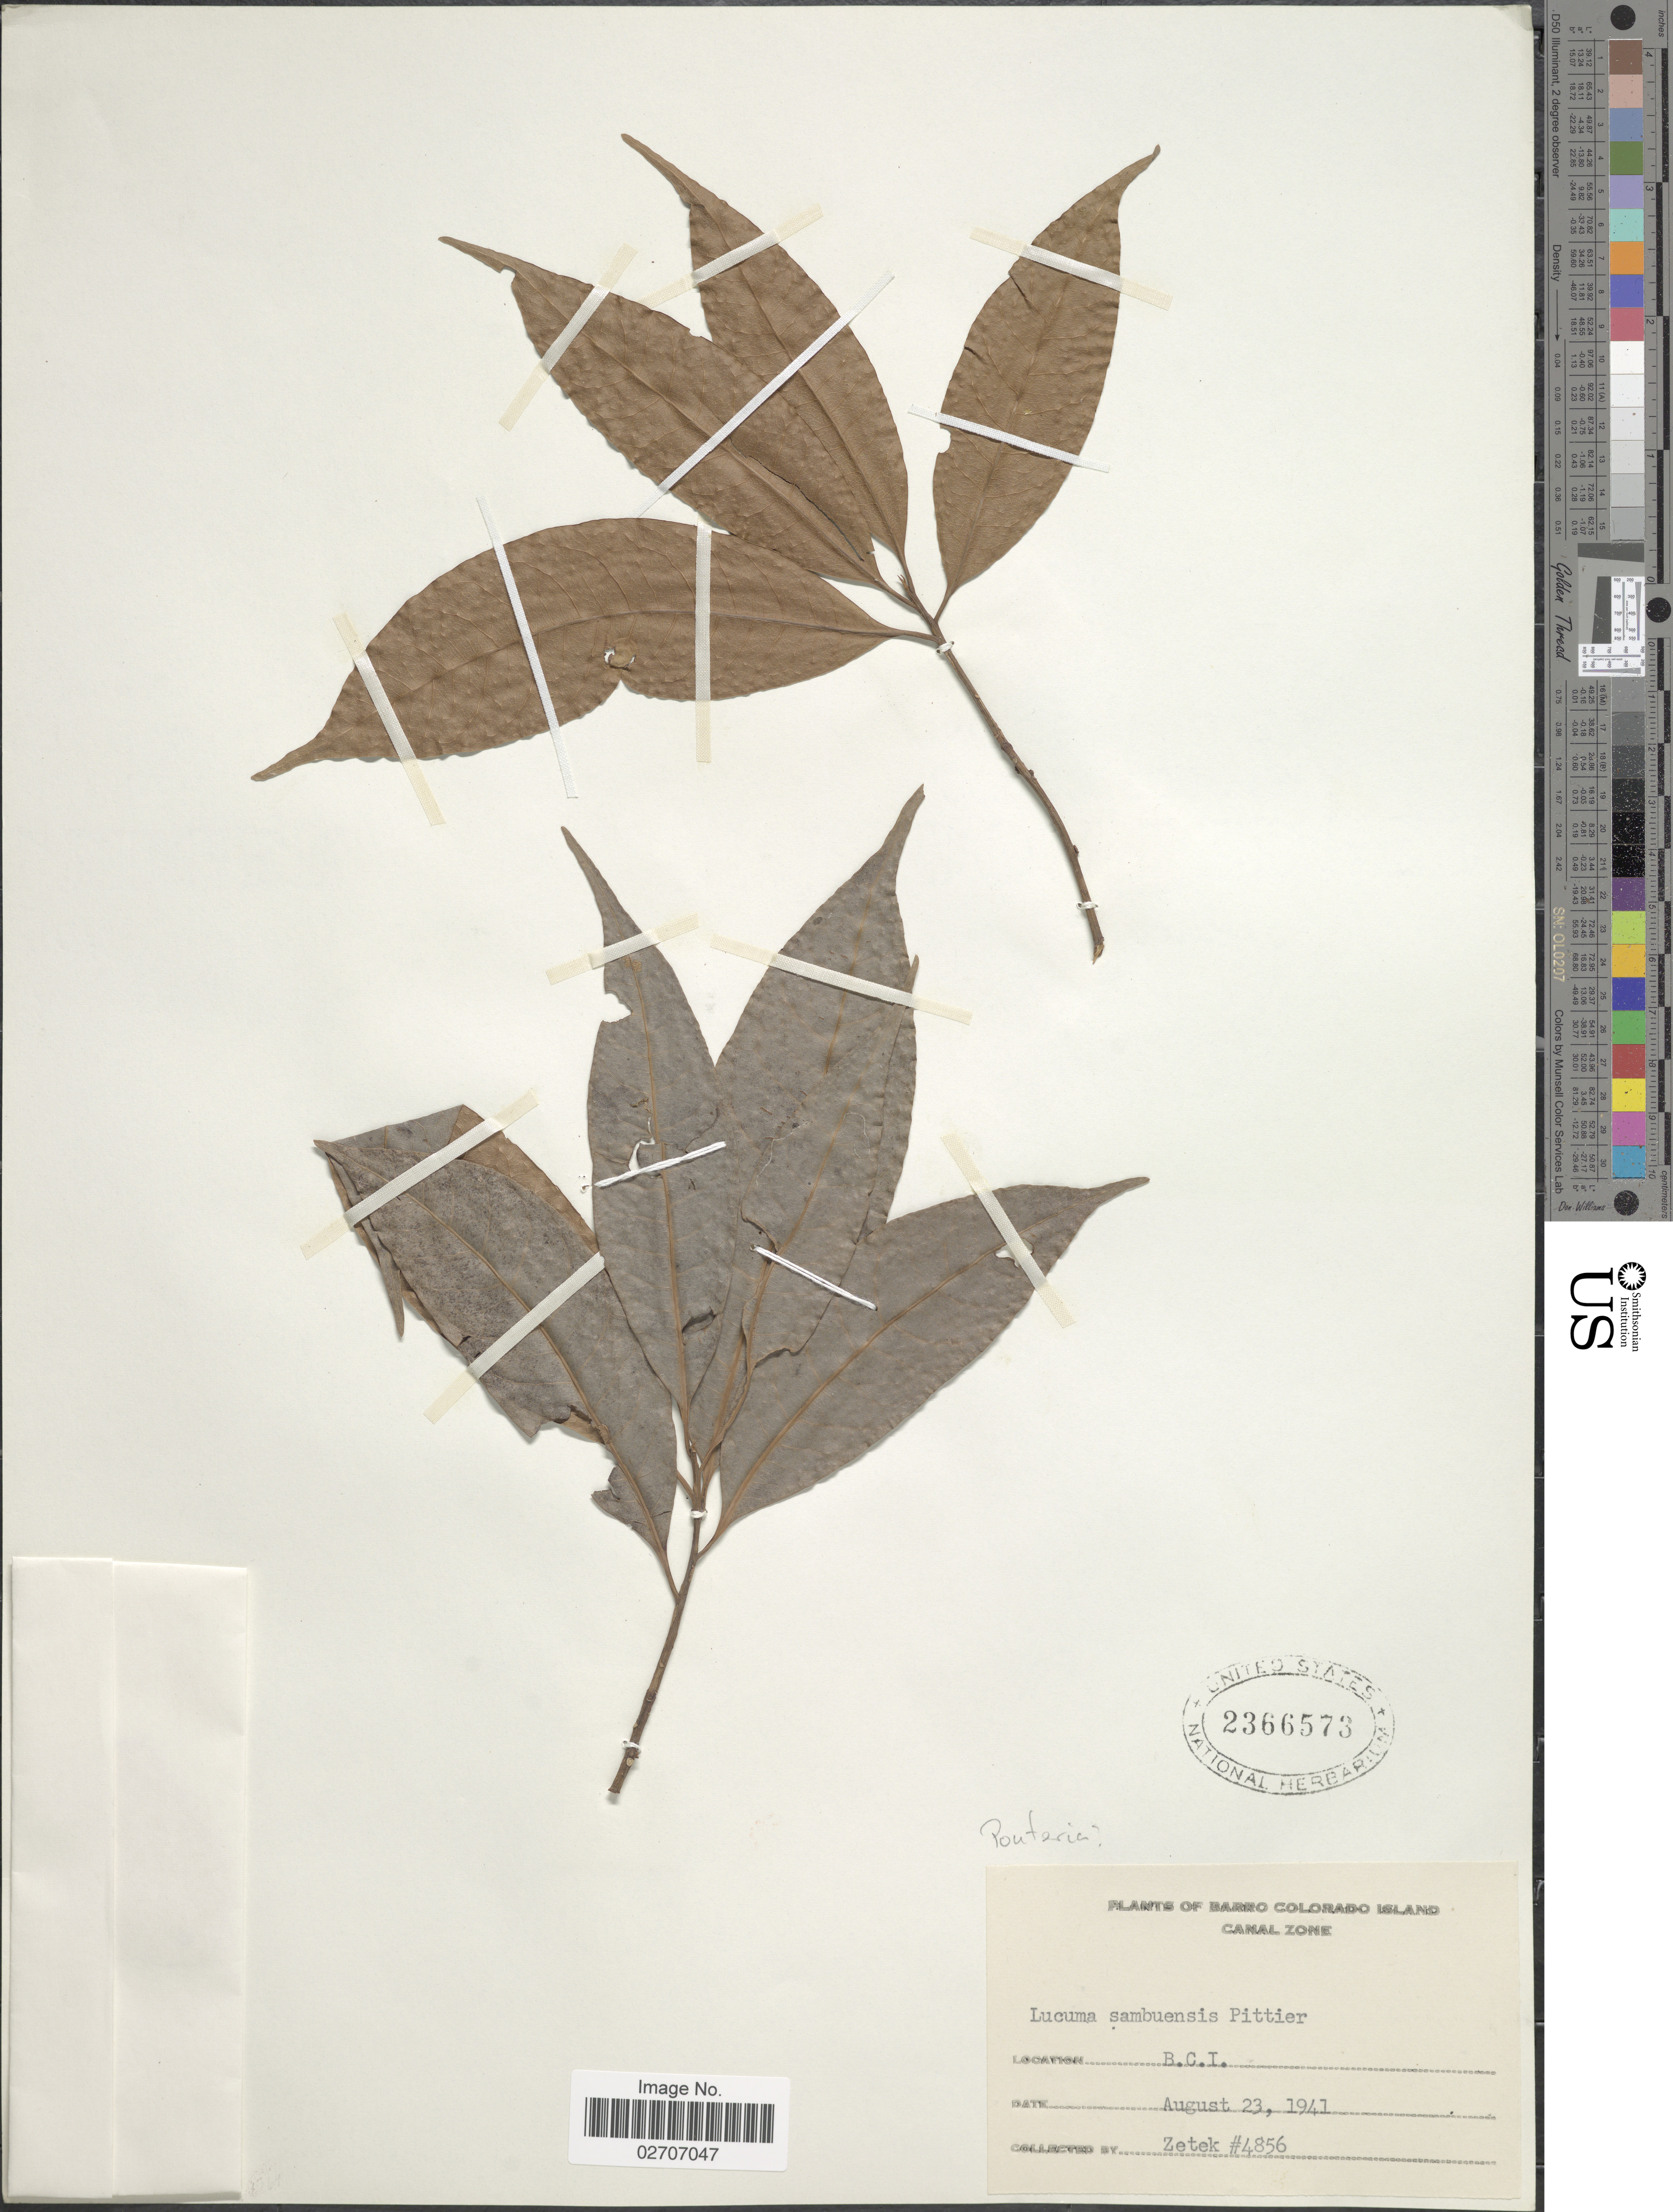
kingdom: Plantae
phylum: Tracheophyta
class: Magnoliopsida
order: Ericales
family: Sapotaceae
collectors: -. Zetek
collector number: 4856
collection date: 1941-08-23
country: Panama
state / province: Panamá Oeste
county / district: Canal Zone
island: Barro Colorado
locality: Barro Colorado Island, Canal Zone, B. C. I.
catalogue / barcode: US 2366573